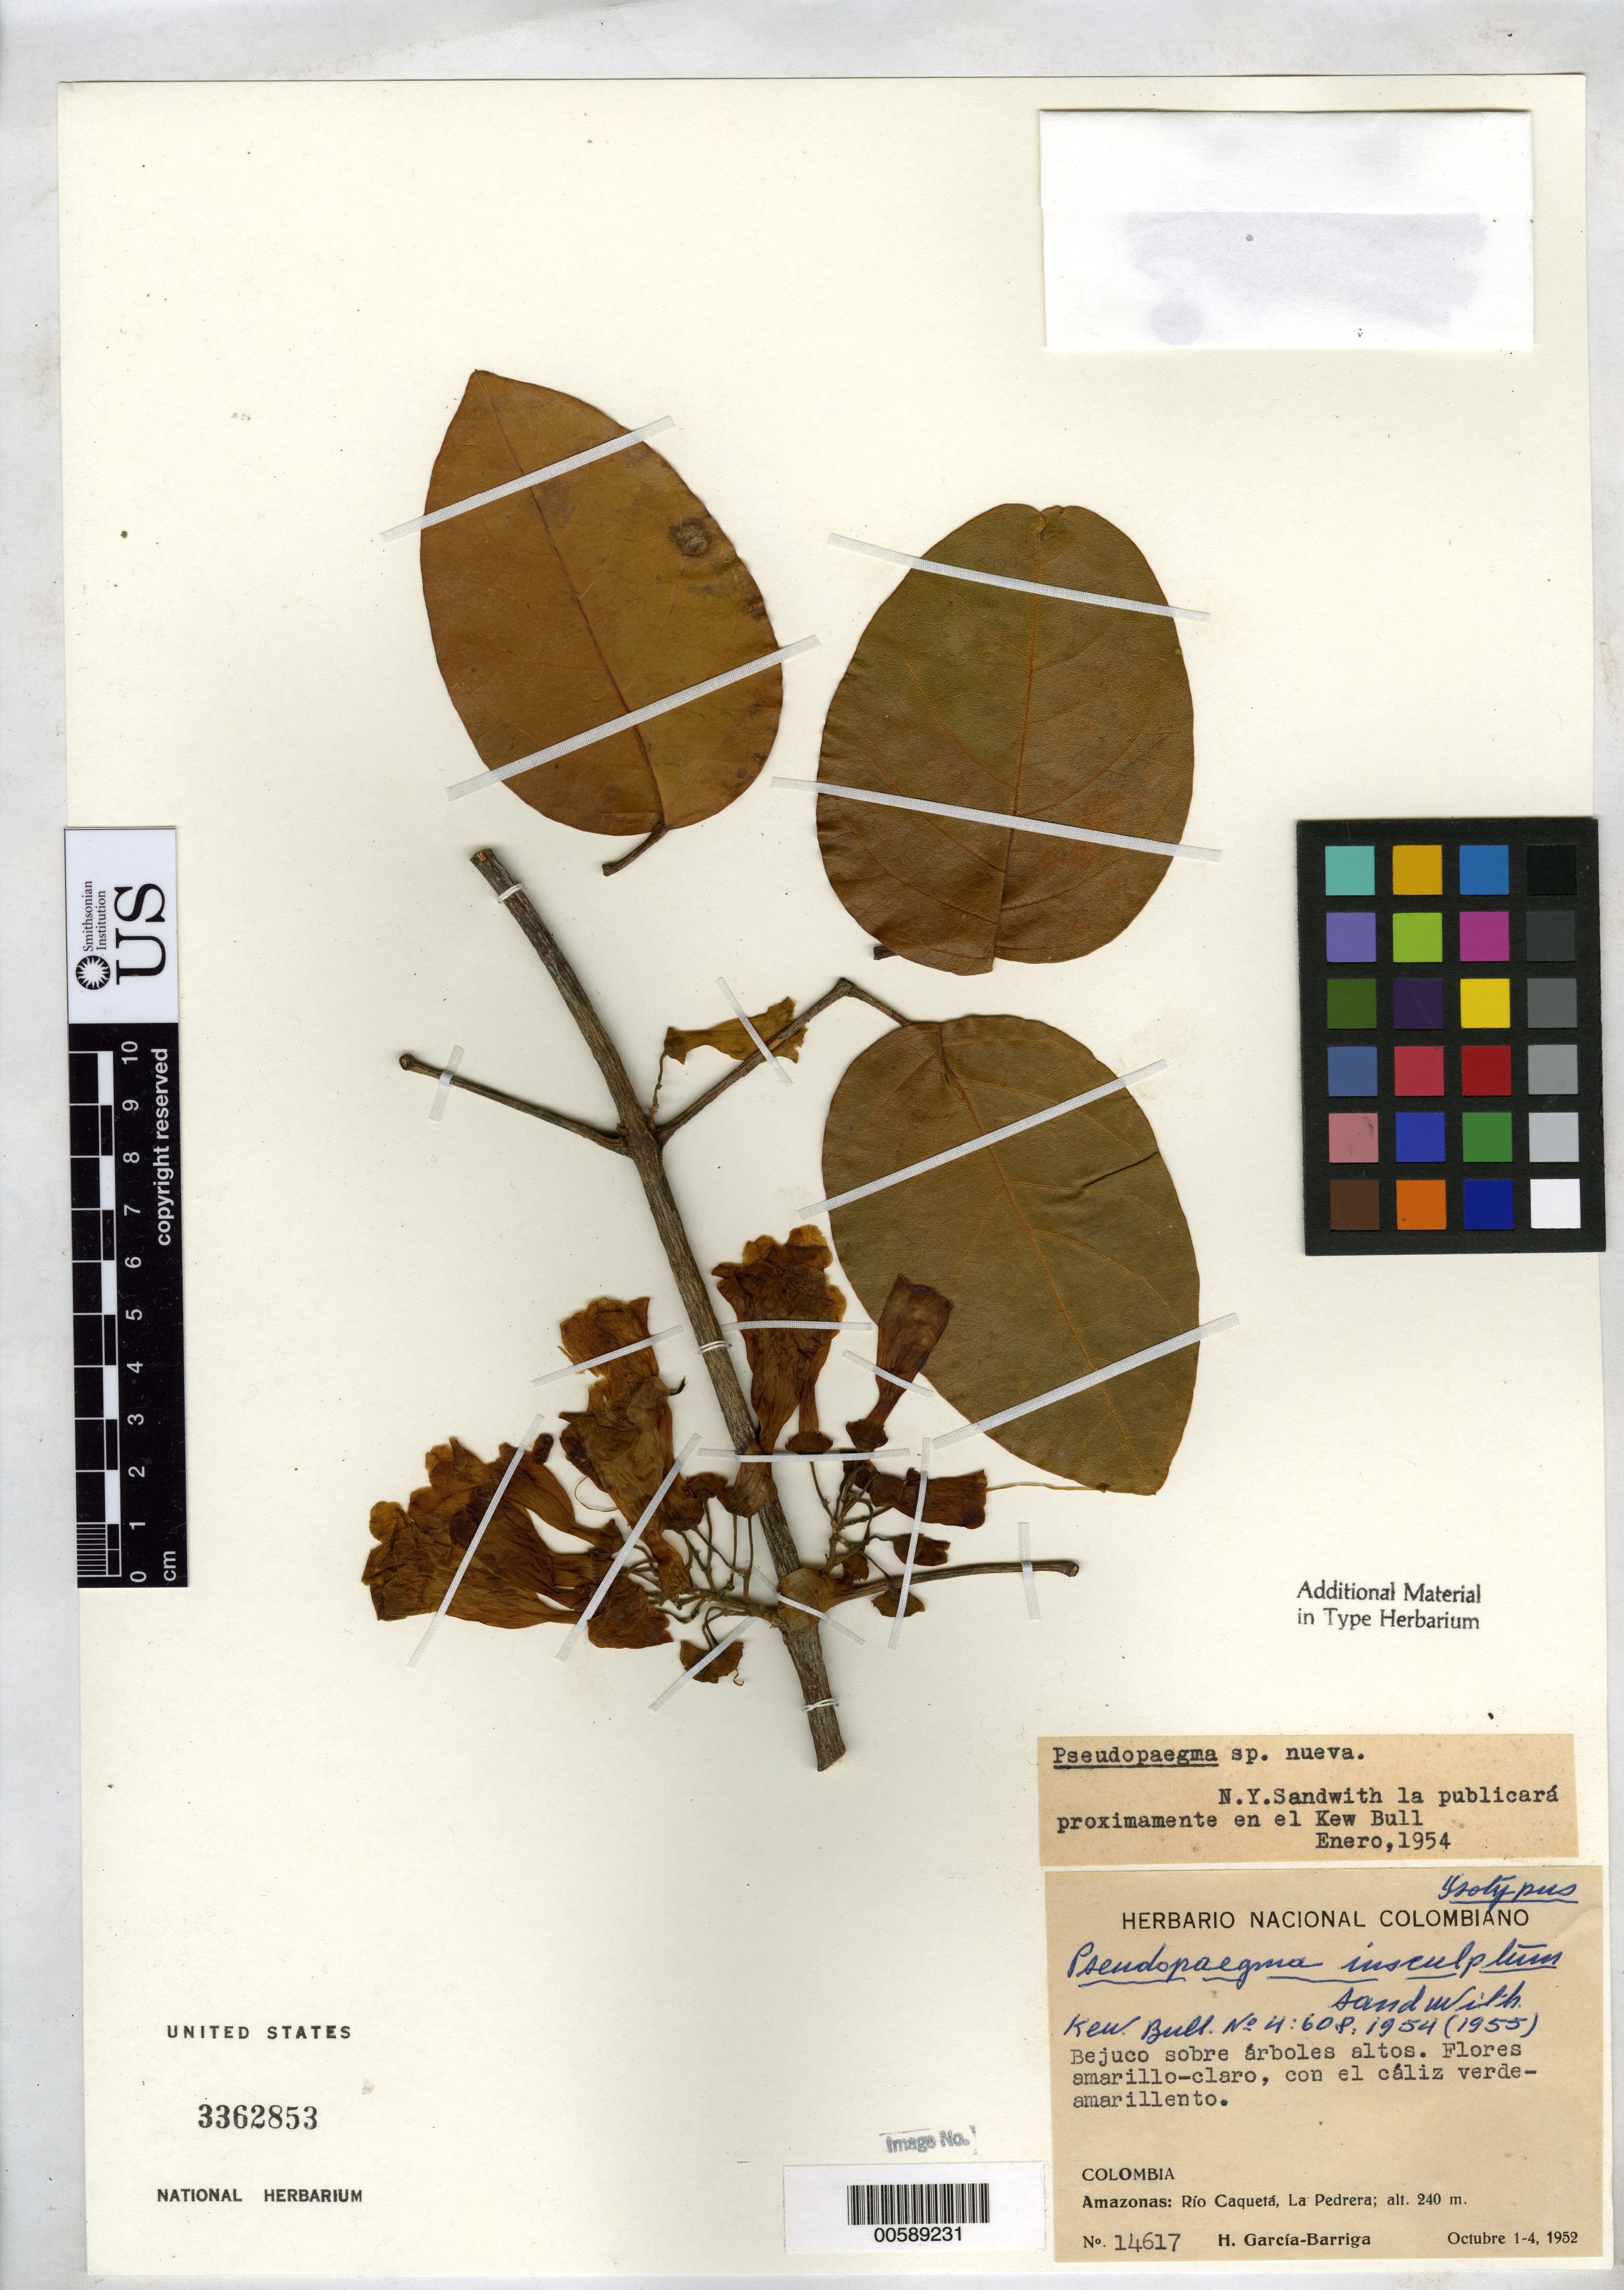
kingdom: Plantae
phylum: Tracheophyta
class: Magnoliopsida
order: Lamiales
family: Bignoniaceae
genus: Pseudopaegma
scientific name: Pseudopaegma insculptum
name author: Sandwith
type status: Isotype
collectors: H. García Barriga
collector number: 14617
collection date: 1952-10-01/1952-10-04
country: Colombia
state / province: Amazônas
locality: Le Pedrera, Rio Caqueta.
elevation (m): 240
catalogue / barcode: US 3362853